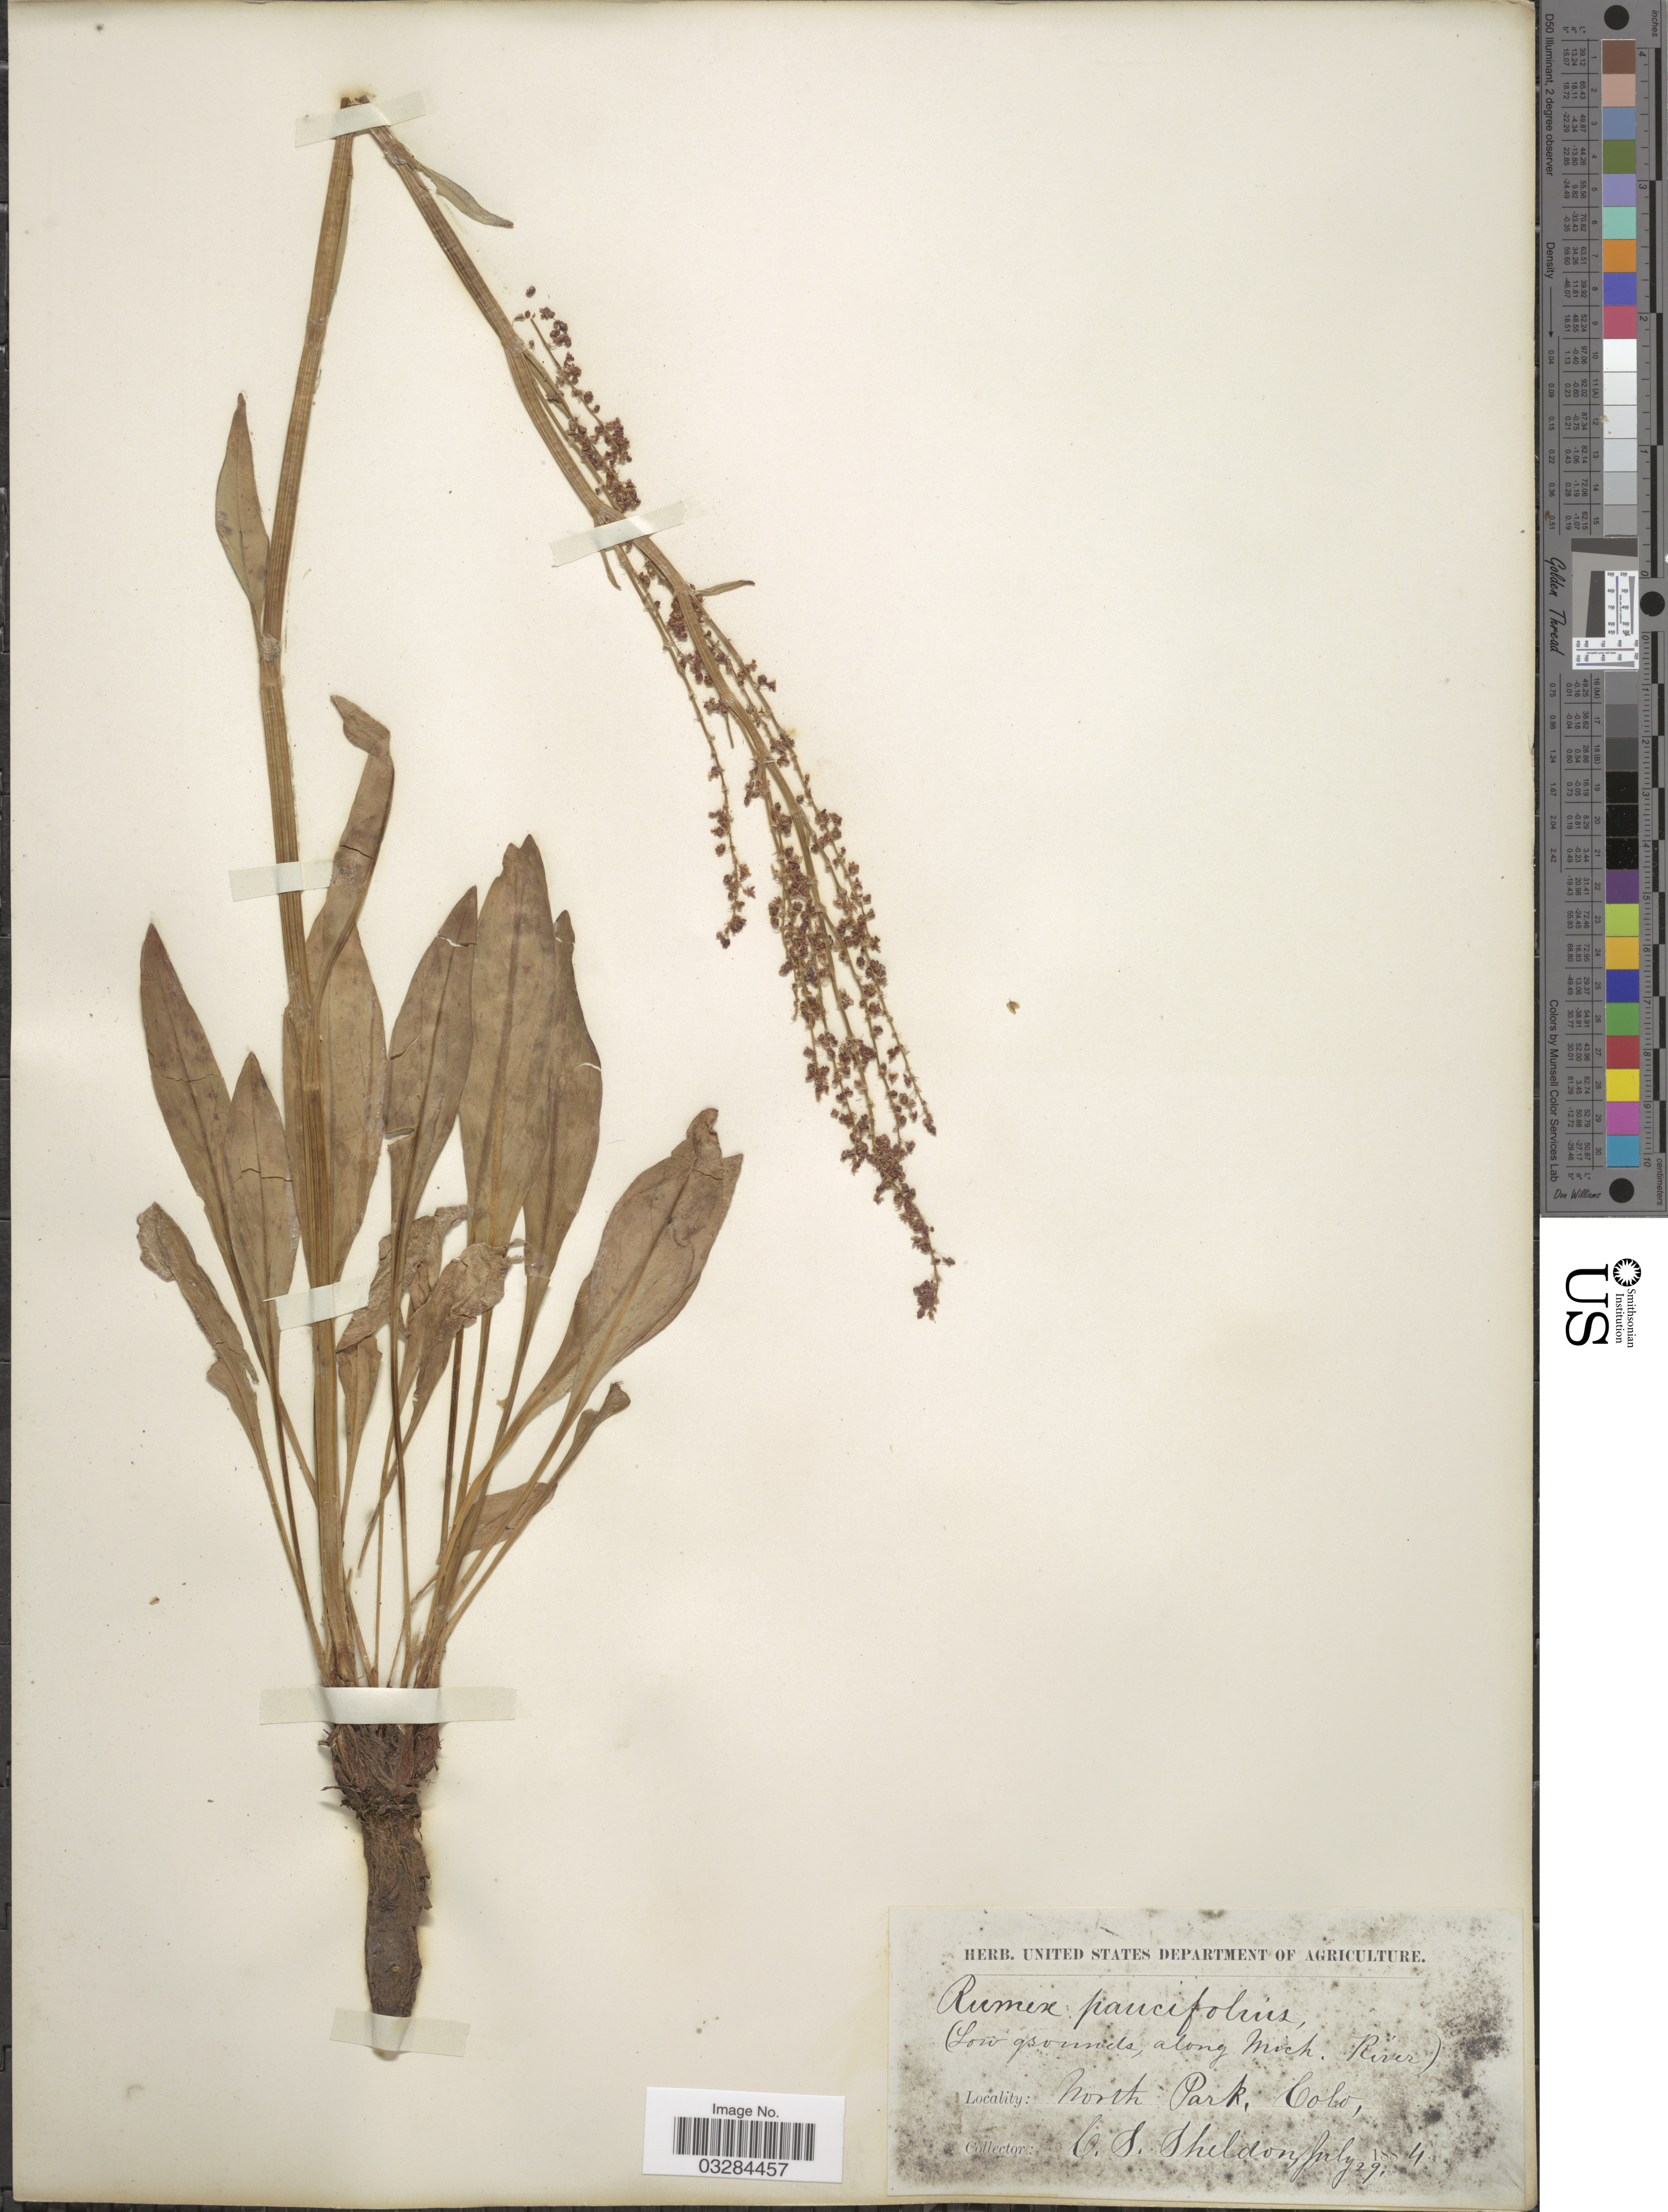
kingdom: Plantae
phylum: Tracheophyta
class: Magnoliopsida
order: Caryophyllales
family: Polygonaceae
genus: Rumex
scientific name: Rumex paucifolius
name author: Nutt.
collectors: C. S. Sheldon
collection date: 1884-07-29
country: United States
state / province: Colorado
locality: North Park.